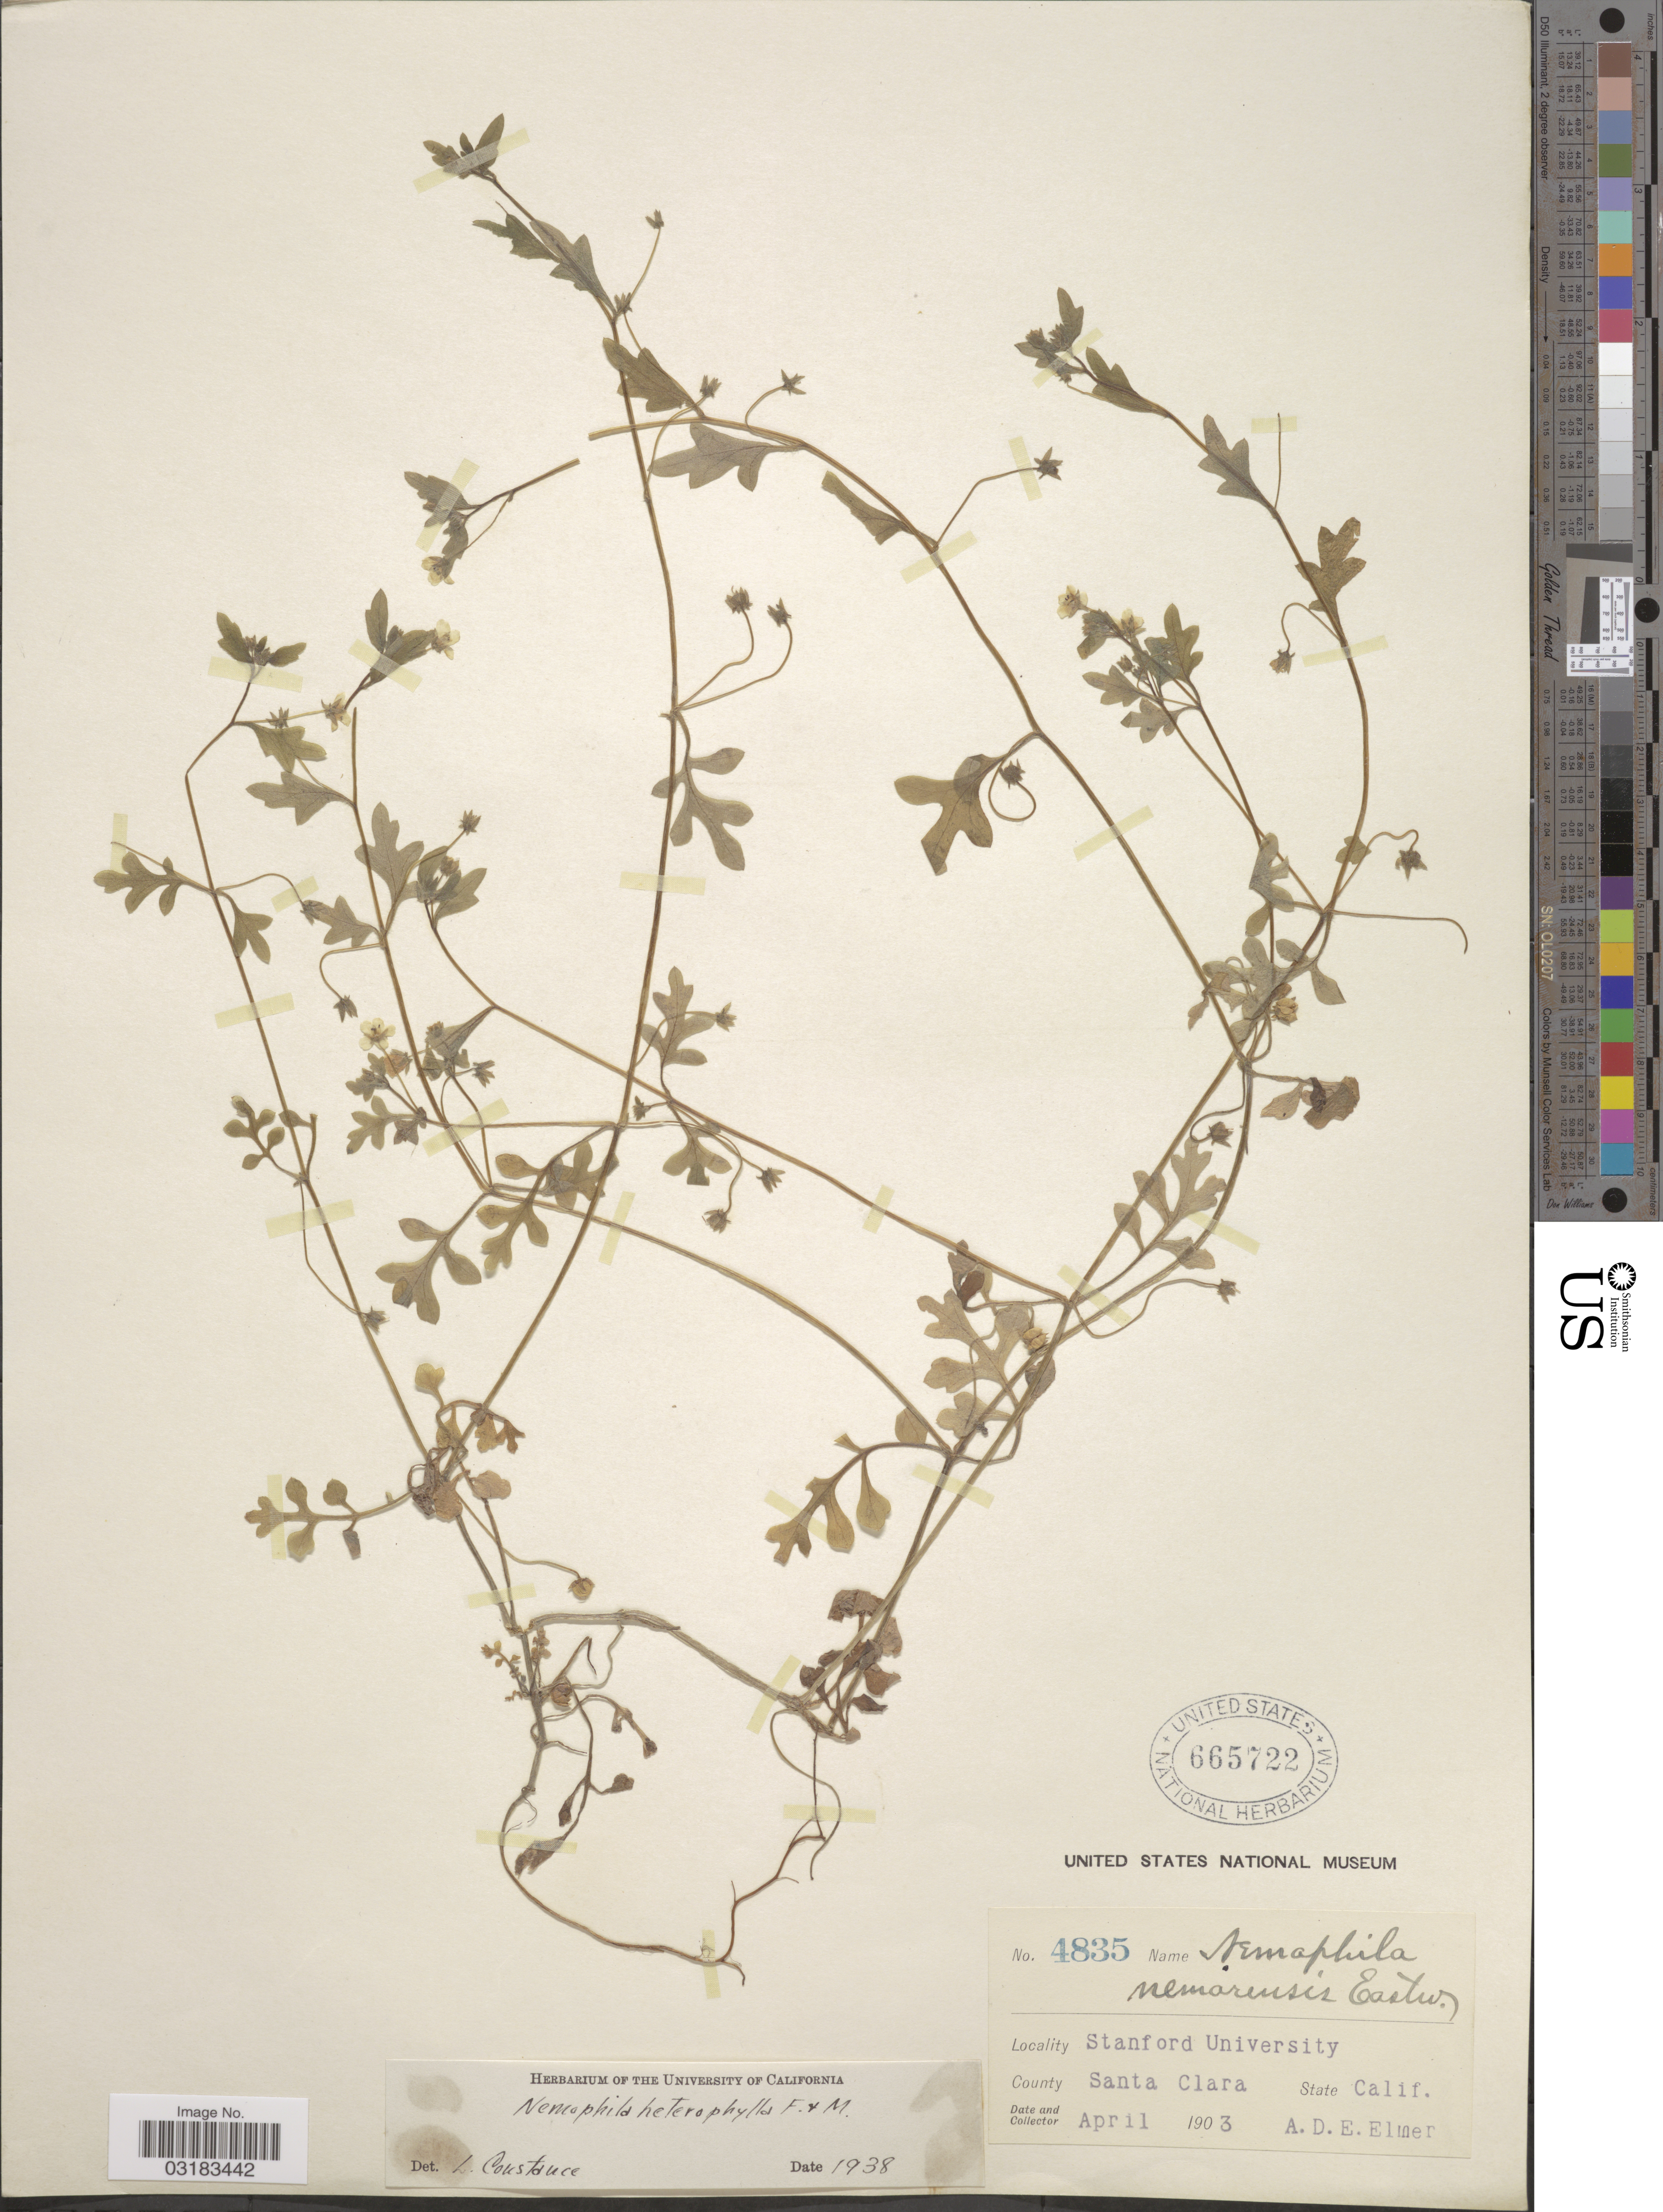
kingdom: Plantae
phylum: Tracheophyta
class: Magnoliopsida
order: Boraginales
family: Hydrophyllaceae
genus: Nemophila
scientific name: Nemophila heterophylla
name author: Fisch. & C.A. Mey.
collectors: A. D. E. Elmer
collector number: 4835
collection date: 1903-04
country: United States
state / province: California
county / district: Santa Clara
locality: Stanford University. County Santa Clara.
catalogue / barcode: US 665722